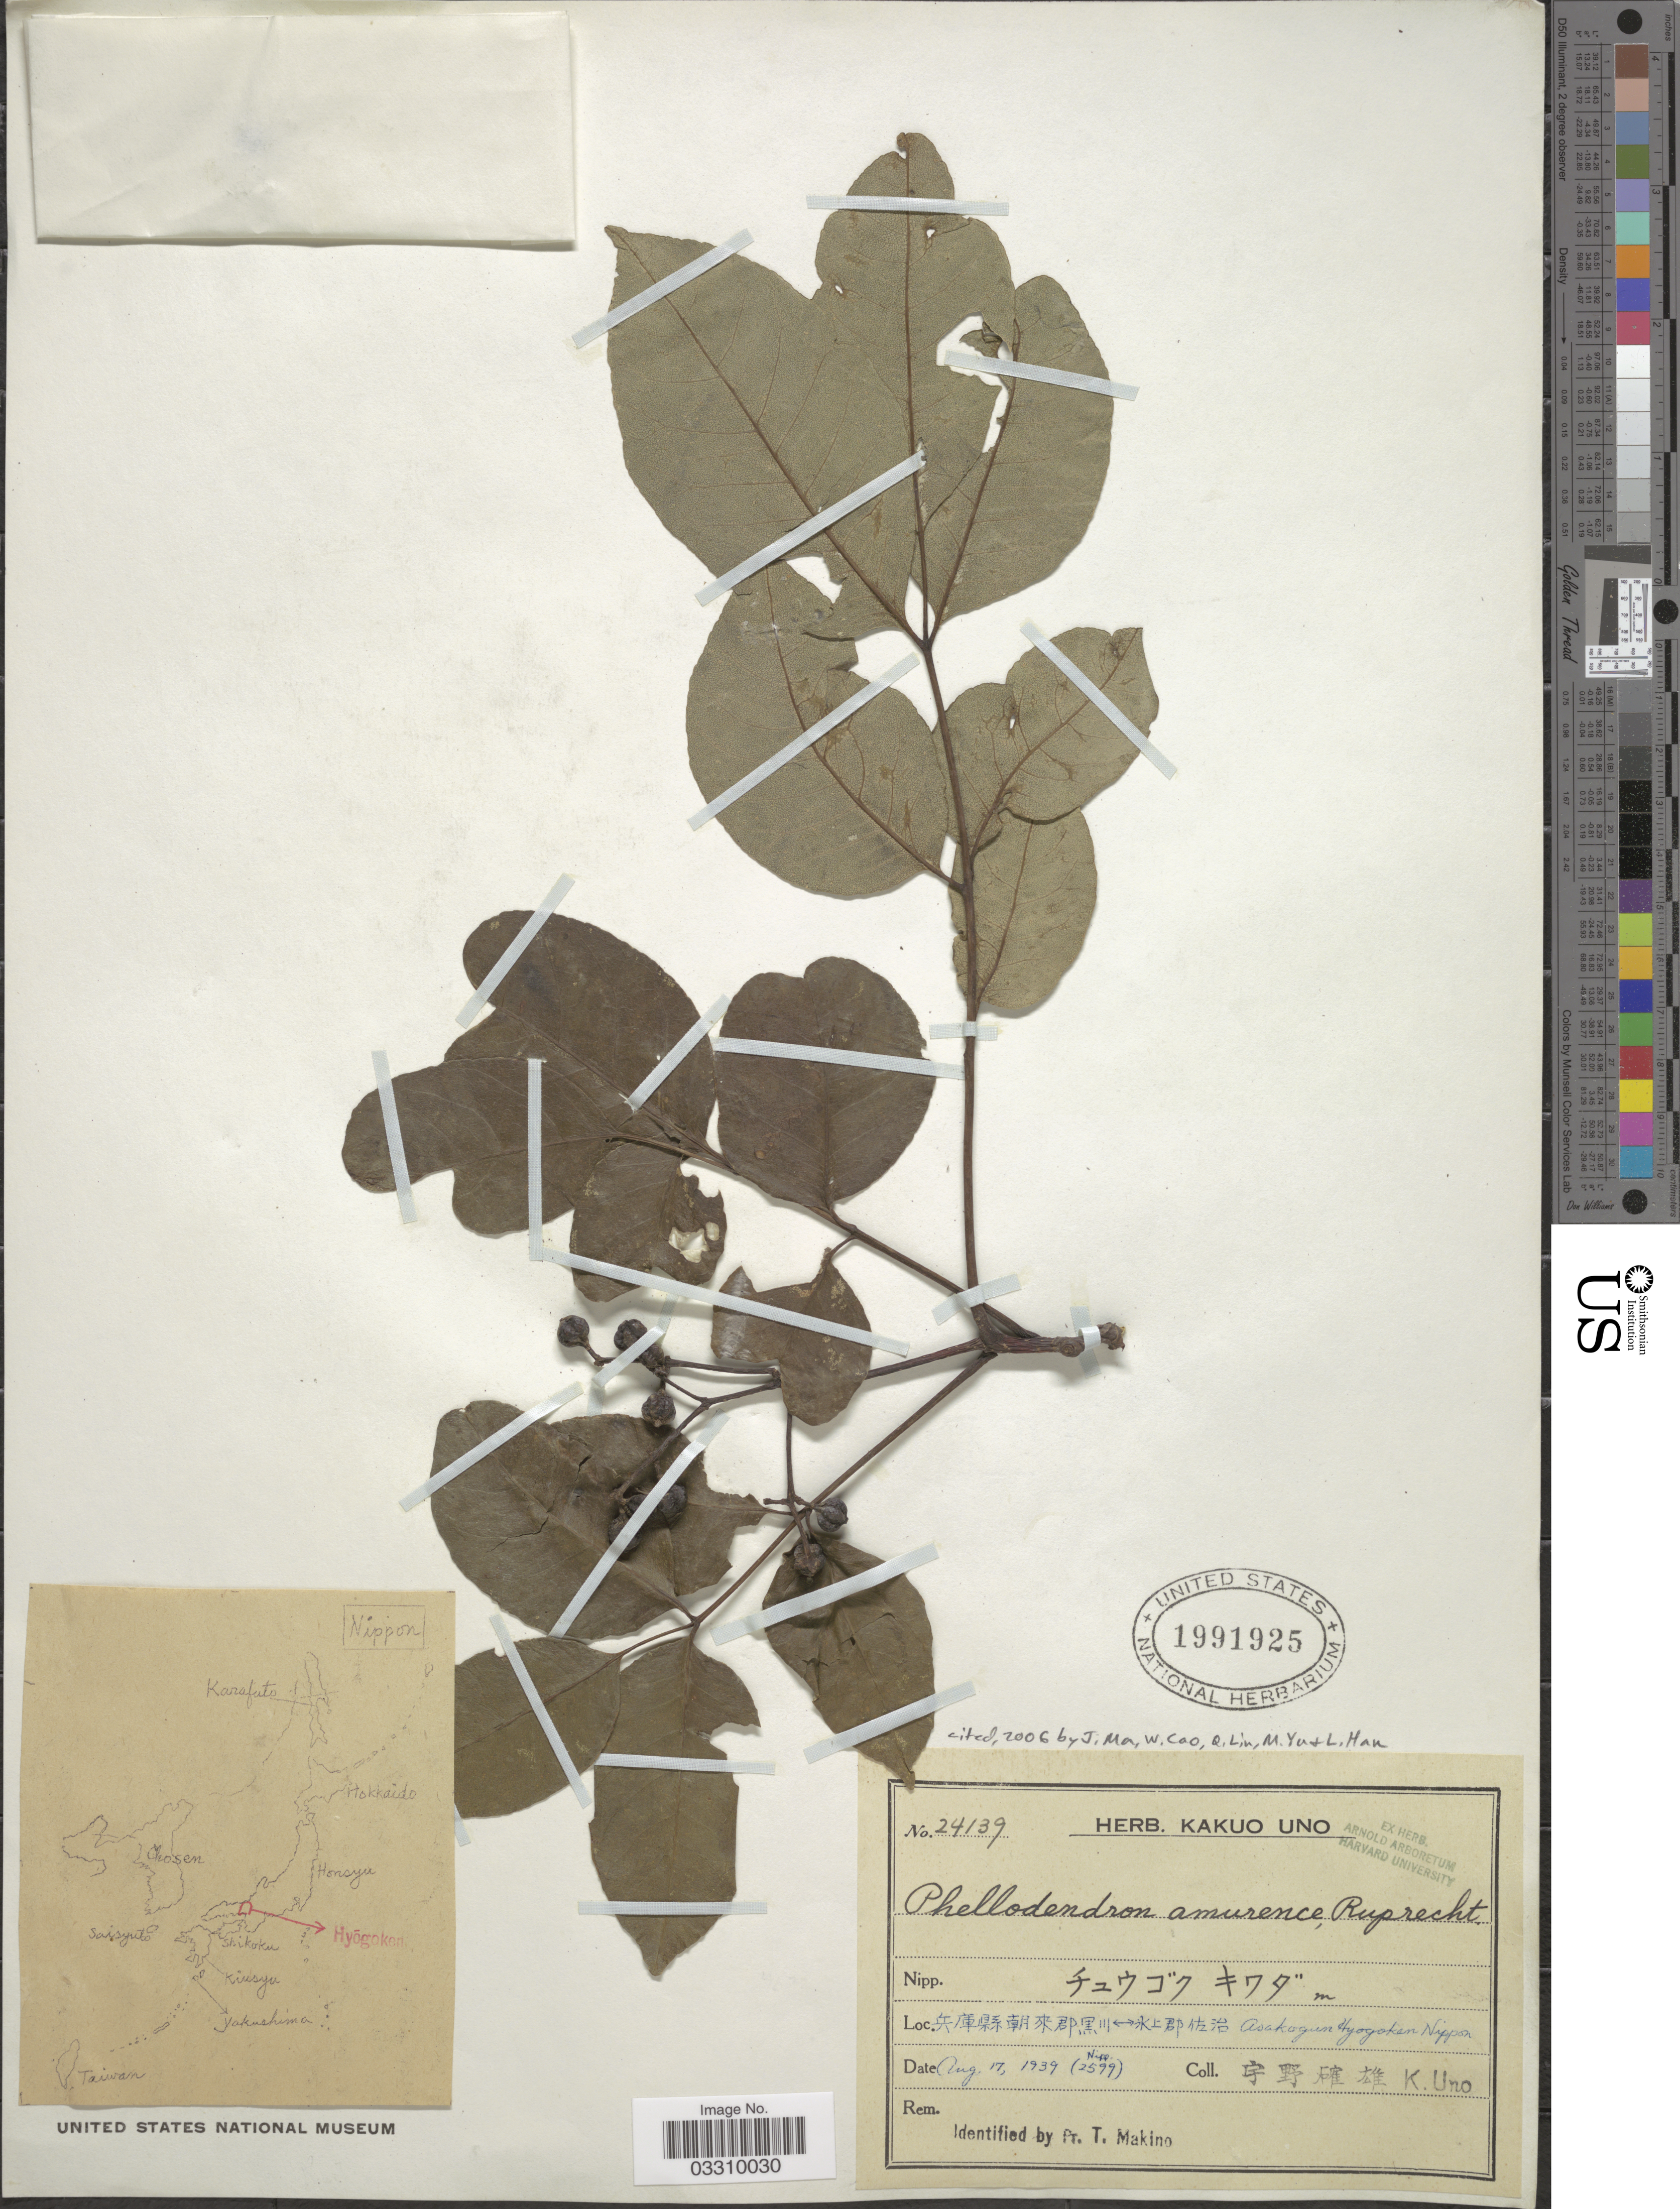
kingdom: Plantae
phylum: Tracheophyta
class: Magnoliopsida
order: Sapindales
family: Rutaceae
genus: Phellodendron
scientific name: Phellodendron amurense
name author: Rupr.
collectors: K. Uno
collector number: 24139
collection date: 1939-08-17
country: Japan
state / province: Hyogo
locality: X. Asakogun, Hyogoken, Nippon.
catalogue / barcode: US 1991925